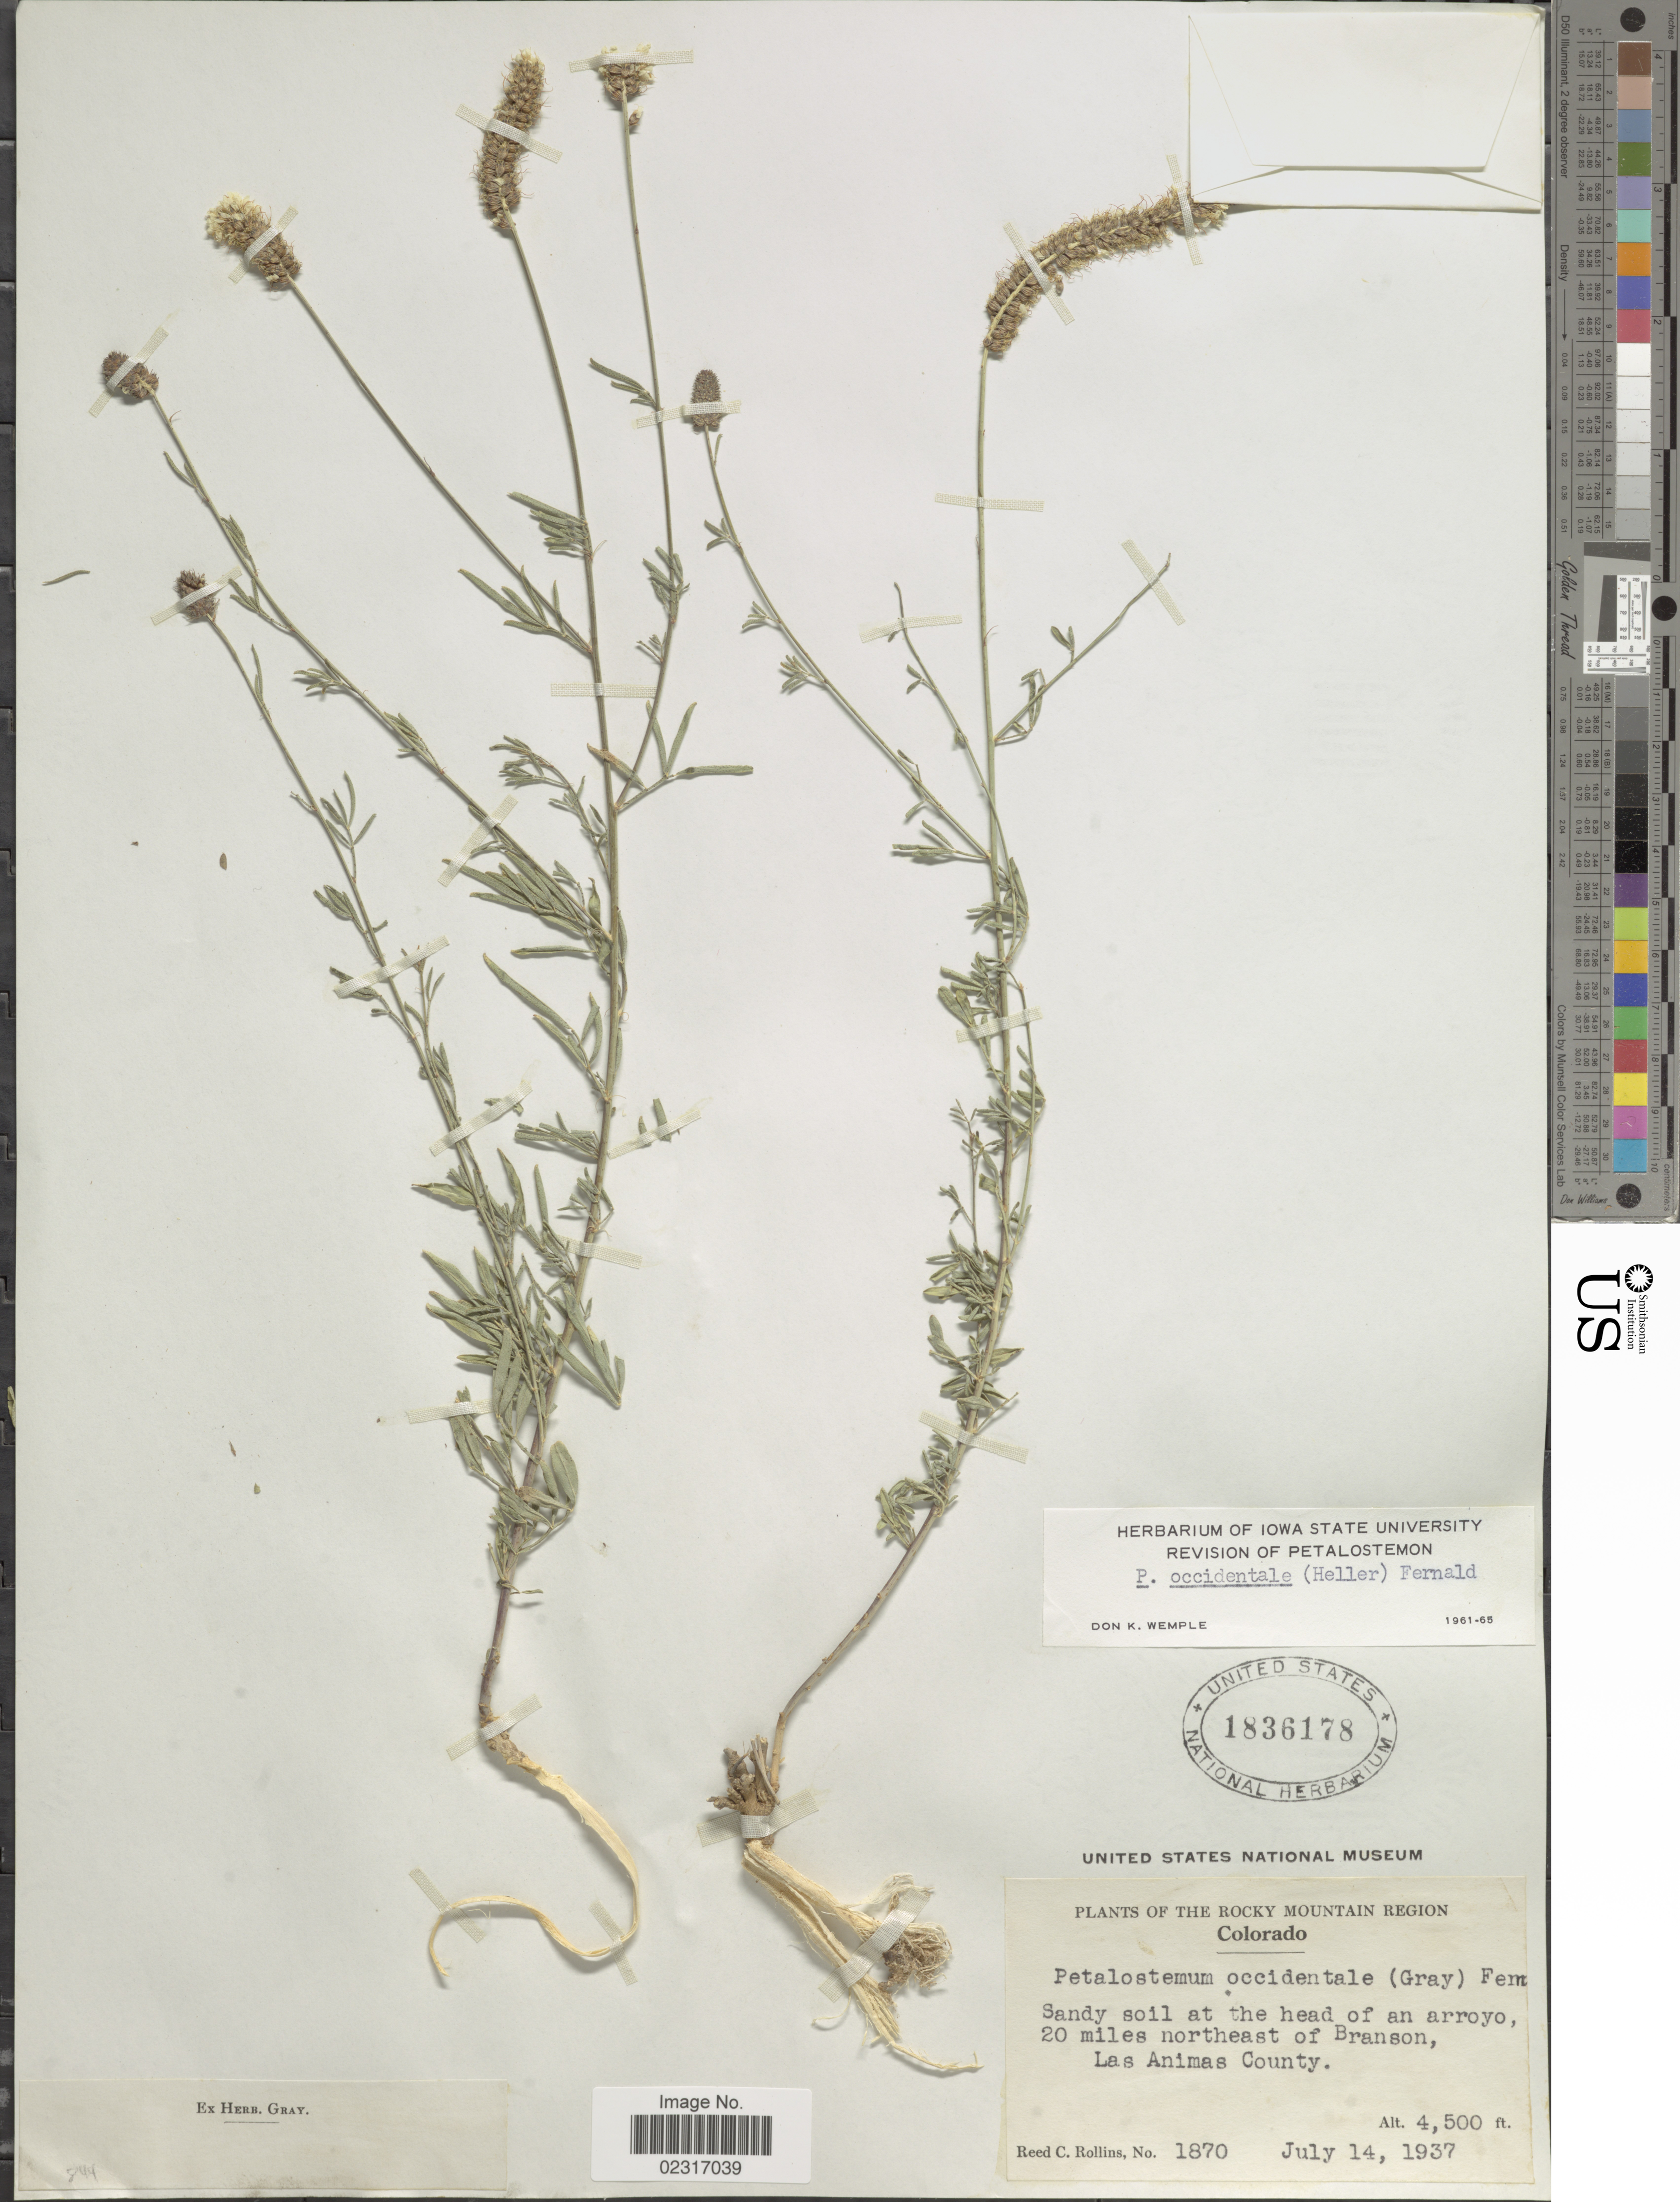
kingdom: Plantae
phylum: Tracheophyta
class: Magnoliopsida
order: Fabales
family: Fabaceae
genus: Dalea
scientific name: Dalea candida var. oligophylla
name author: (Torr) Shinners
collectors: R. C. Rollins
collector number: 1870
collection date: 1937-07-14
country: United States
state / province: Colorado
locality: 20 miles northeast of Branson, Las Animas County.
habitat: sandy soil at the head of an arroyo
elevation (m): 1372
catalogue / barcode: US 1836178